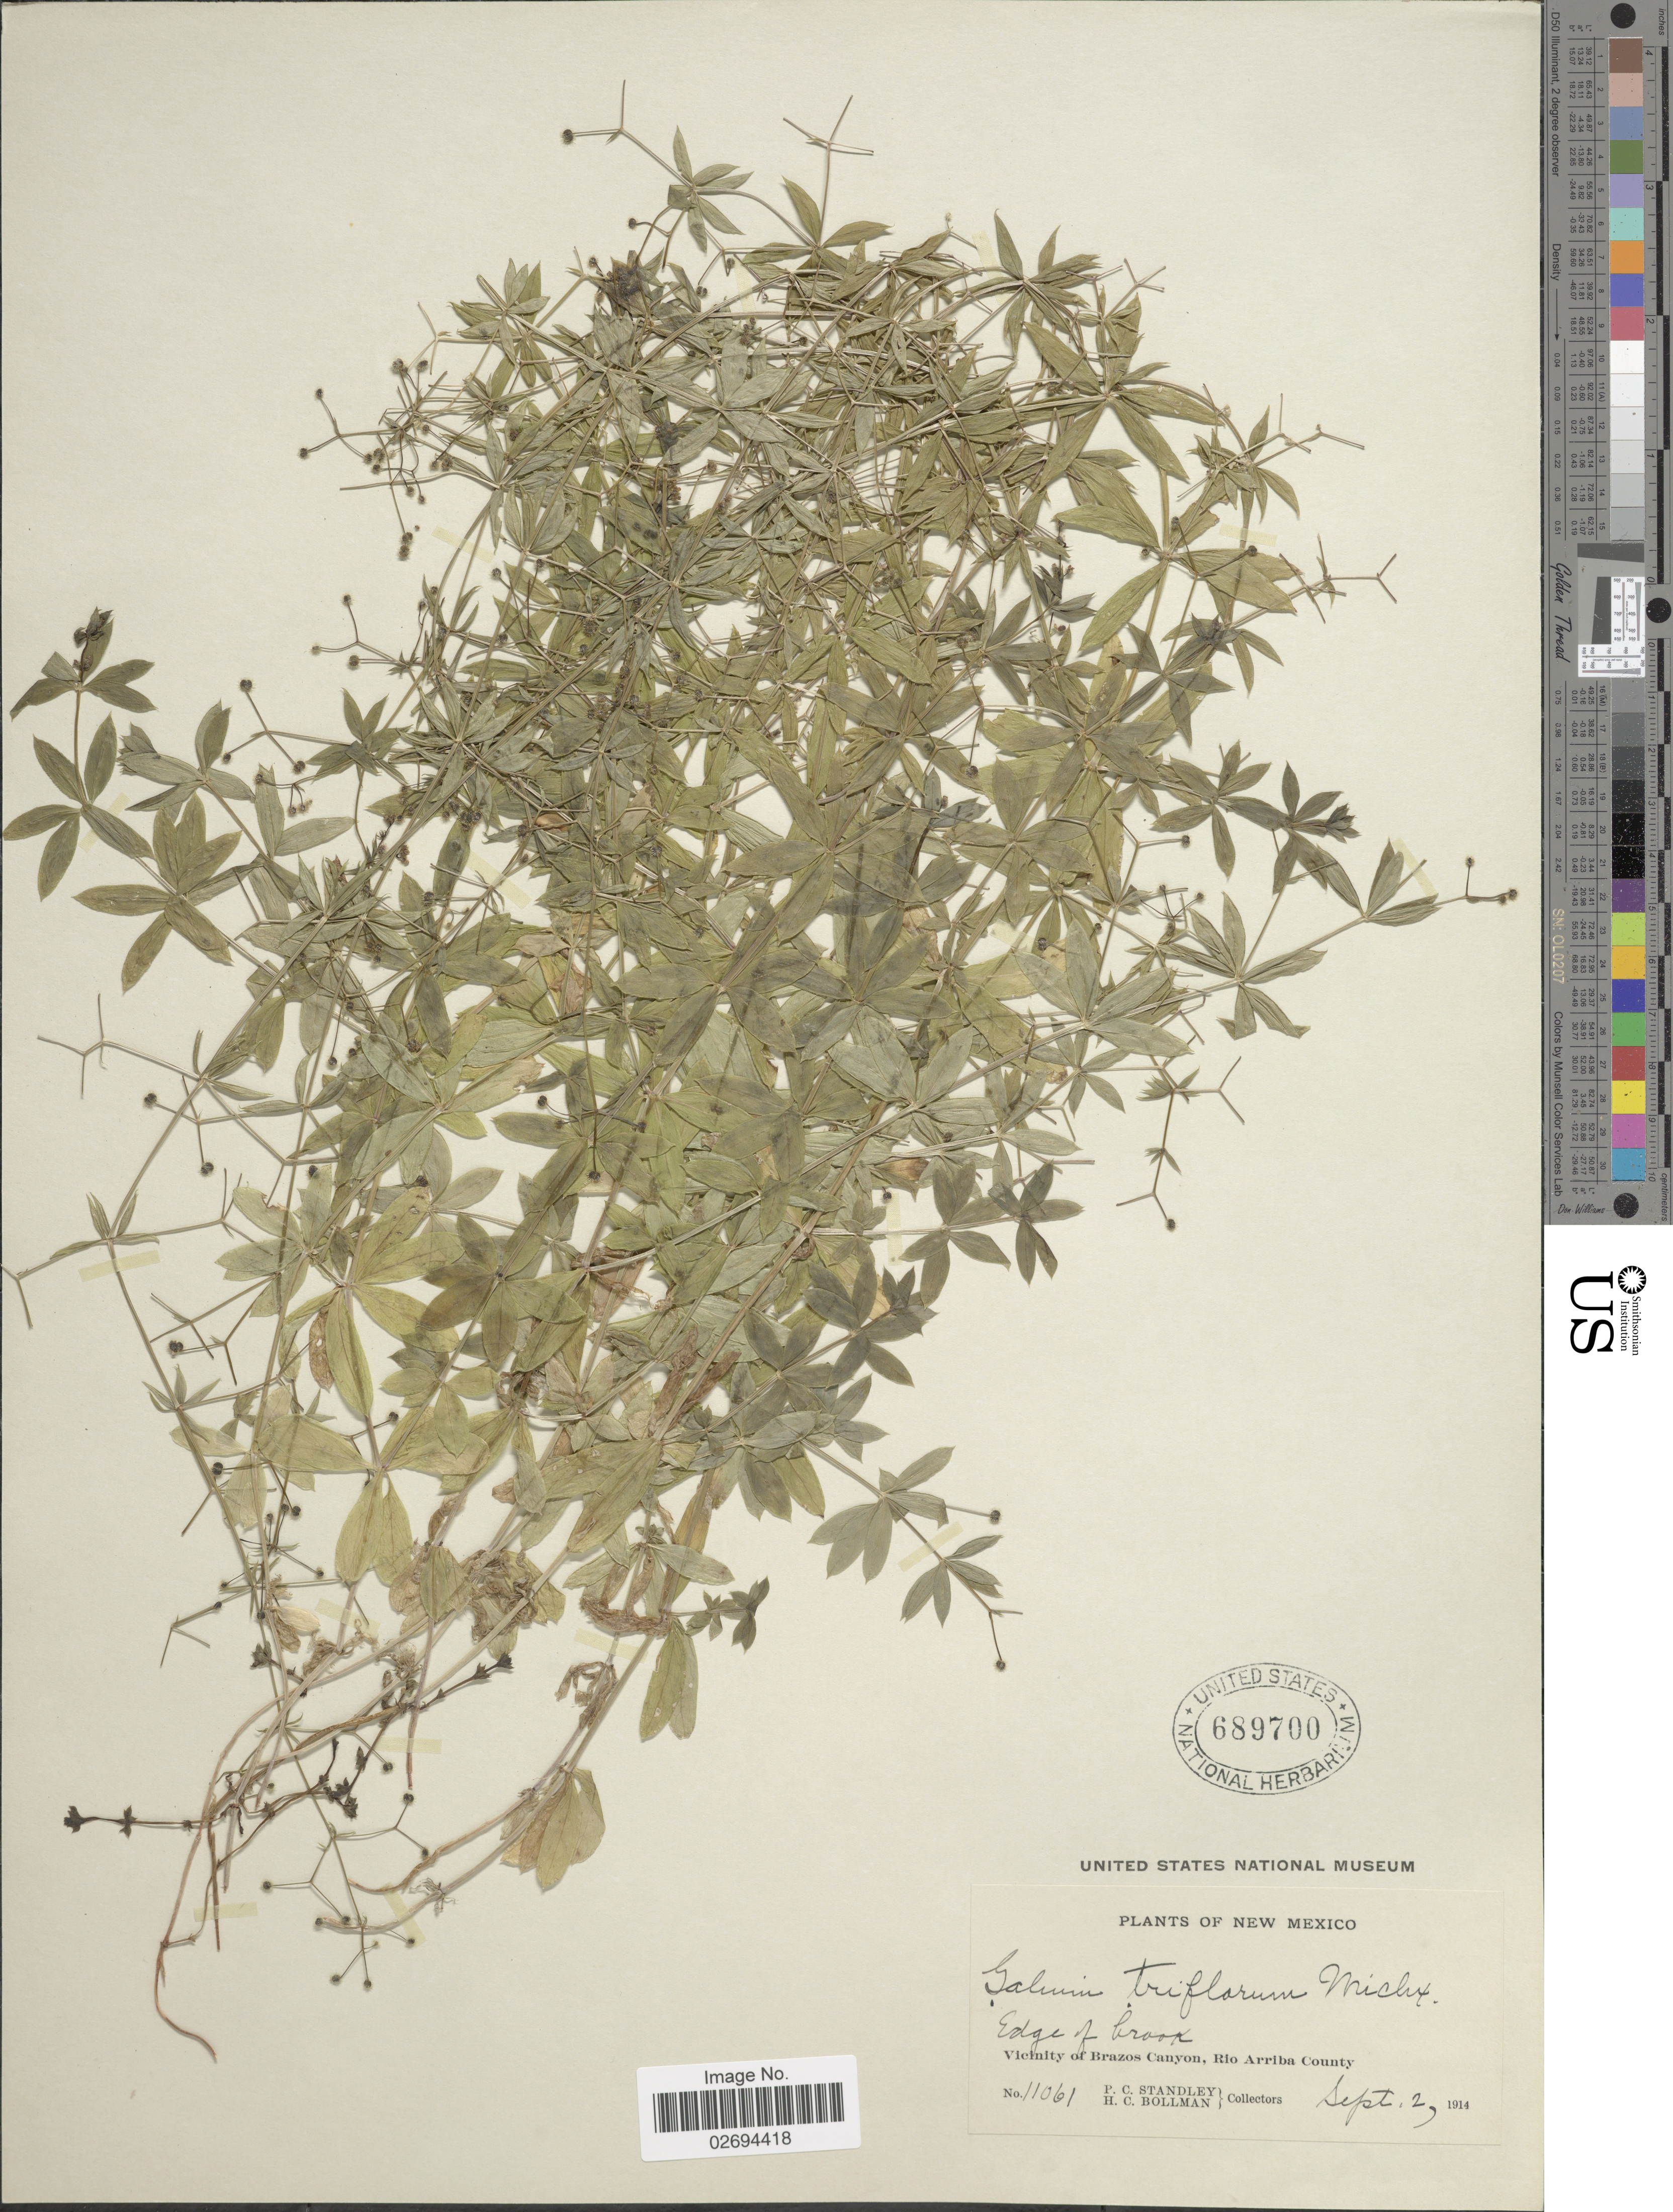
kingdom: Plantae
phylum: Tracheophyta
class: Magnoliopsida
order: Gentianales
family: Rubiaceae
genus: Galium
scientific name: Galium triflorum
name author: Michx.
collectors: P. C. Standley & H. C. Bollman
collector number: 11061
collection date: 1914-09-02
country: United States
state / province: New Mexico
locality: Edge of brook. Vicinity of Brazos Canyon, Rio Arriba County.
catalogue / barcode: US 689700